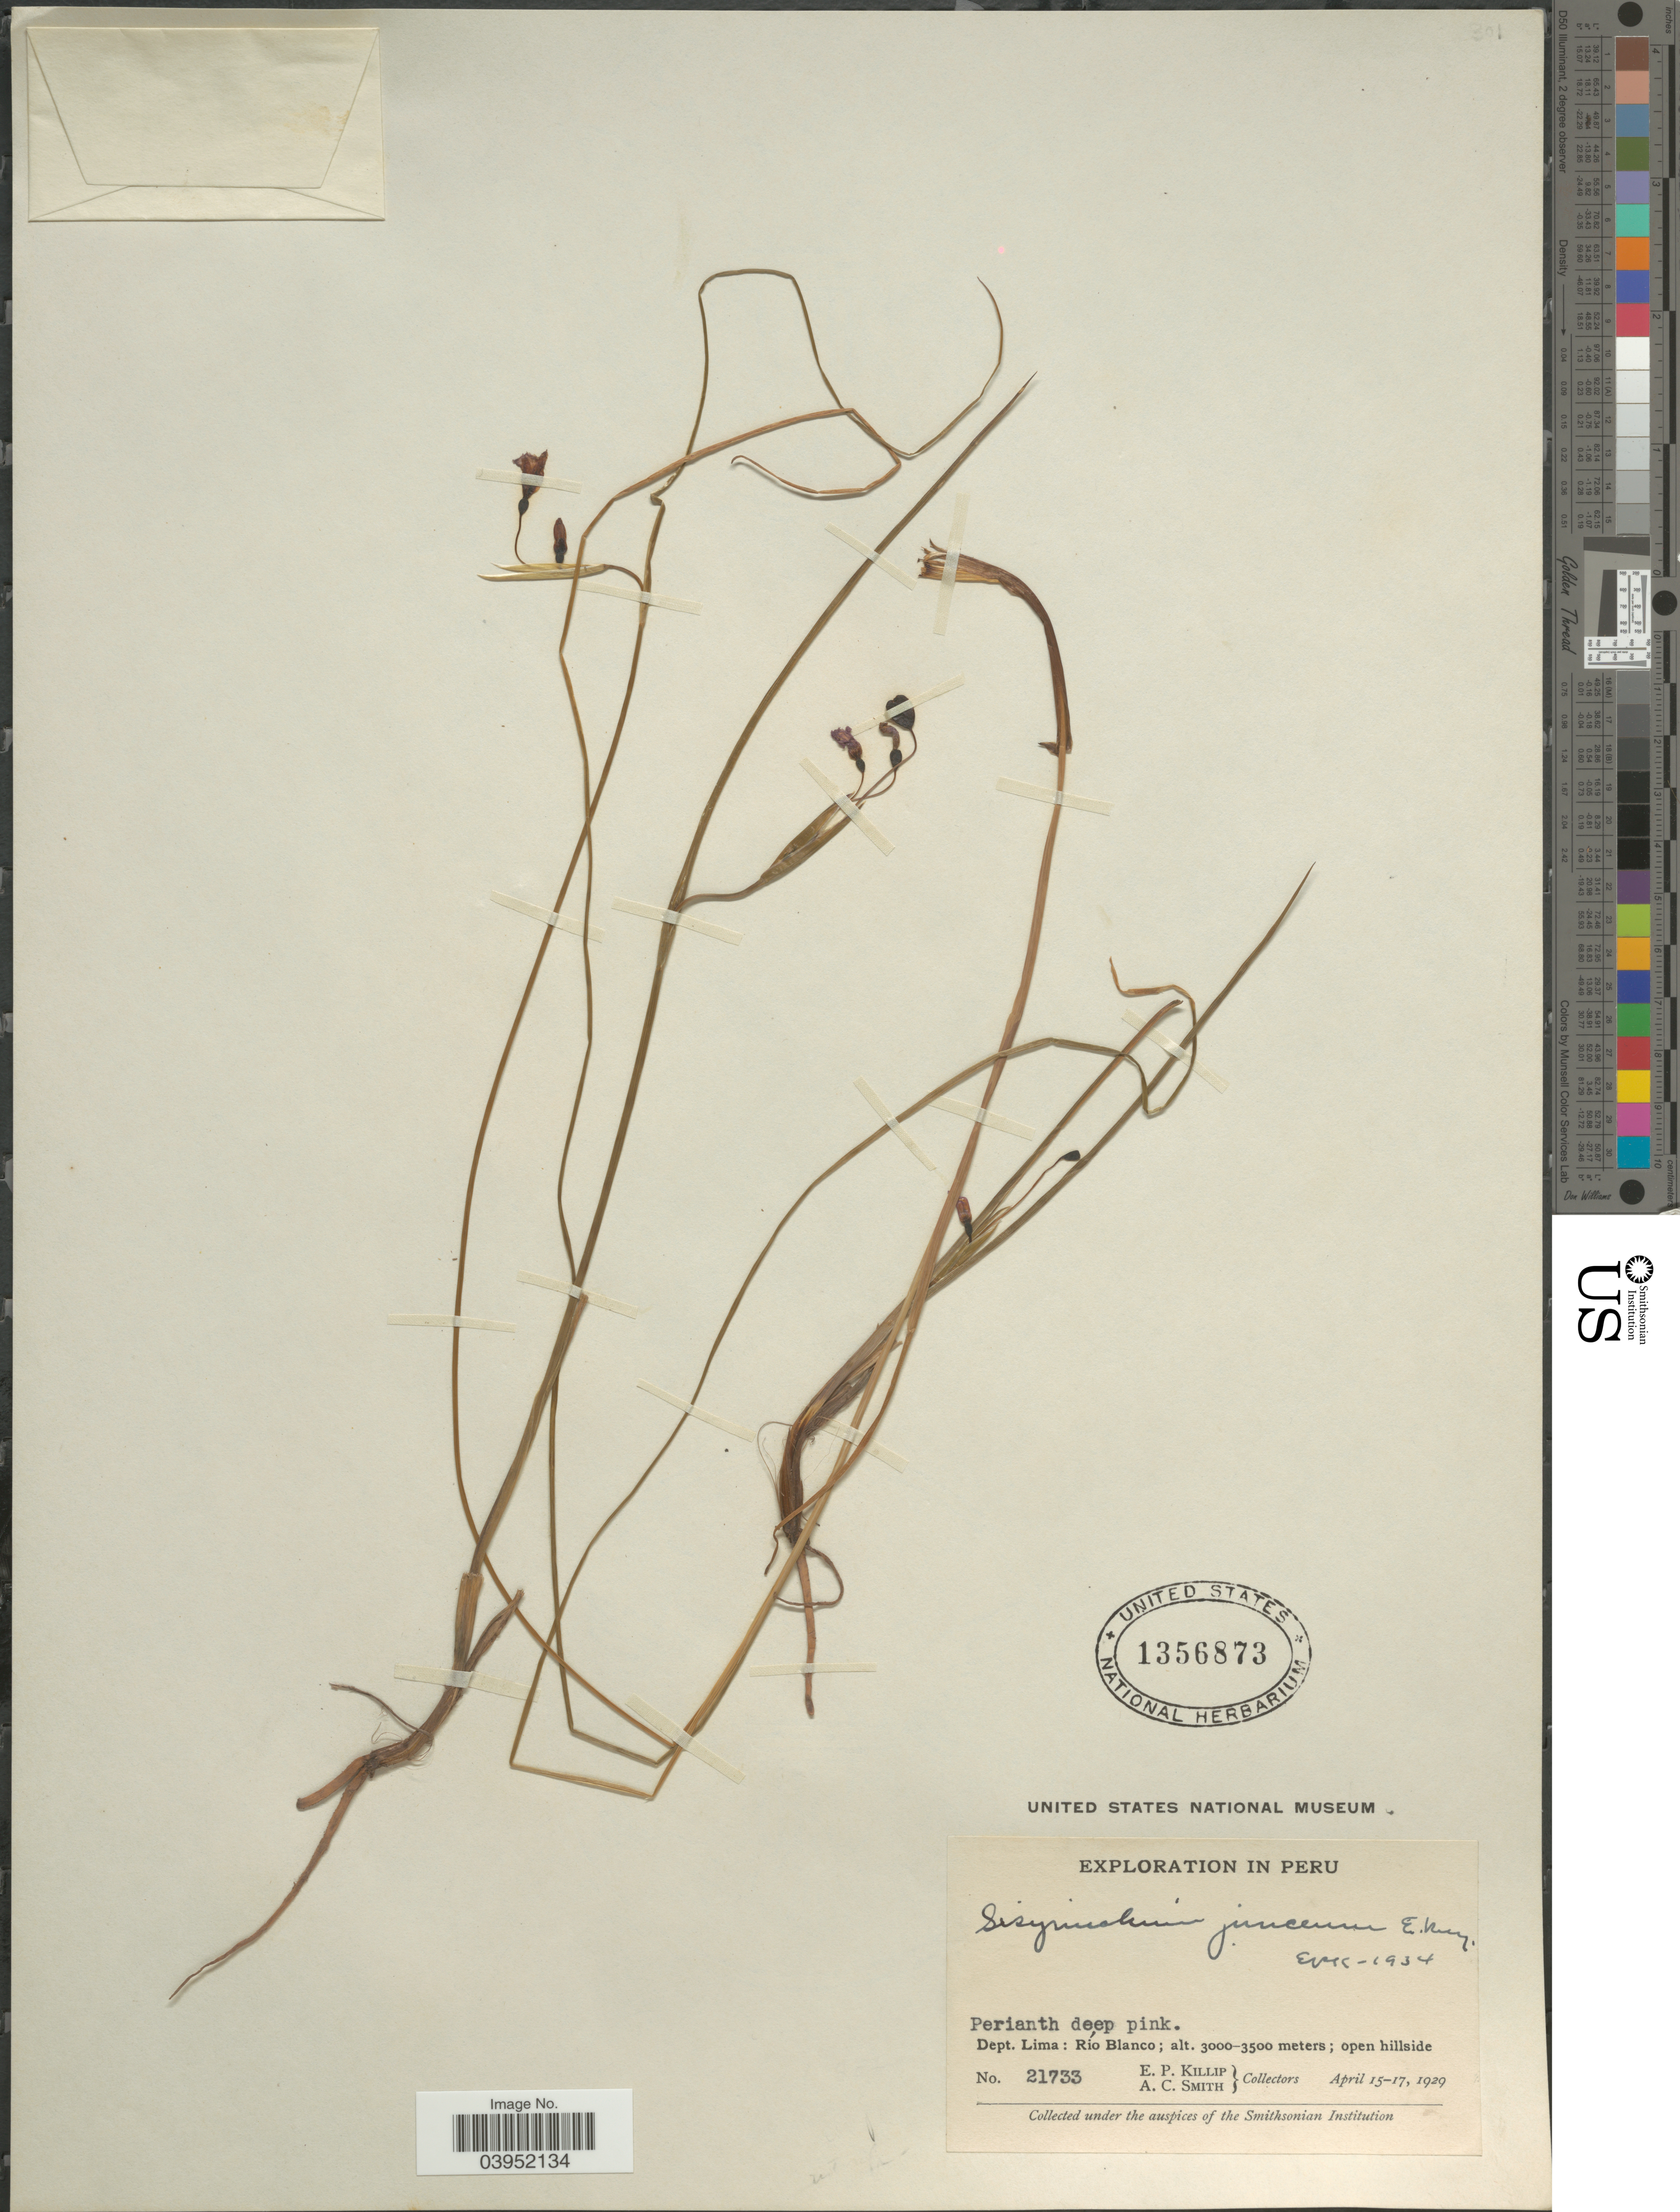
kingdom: Plantae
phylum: Tracheophyta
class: Liliopsida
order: Asparagales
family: Iridaceae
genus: Sisyrinchium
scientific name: Sisyrinchium junceum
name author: E. Mey. ex C. Presl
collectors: E. P. Killip & A. C. Smith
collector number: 21733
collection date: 1929-04-15/1929-04-17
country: Peru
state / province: Lima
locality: Dept. Lima: Río Blanco.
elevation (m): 3000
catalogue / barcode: US 1356873